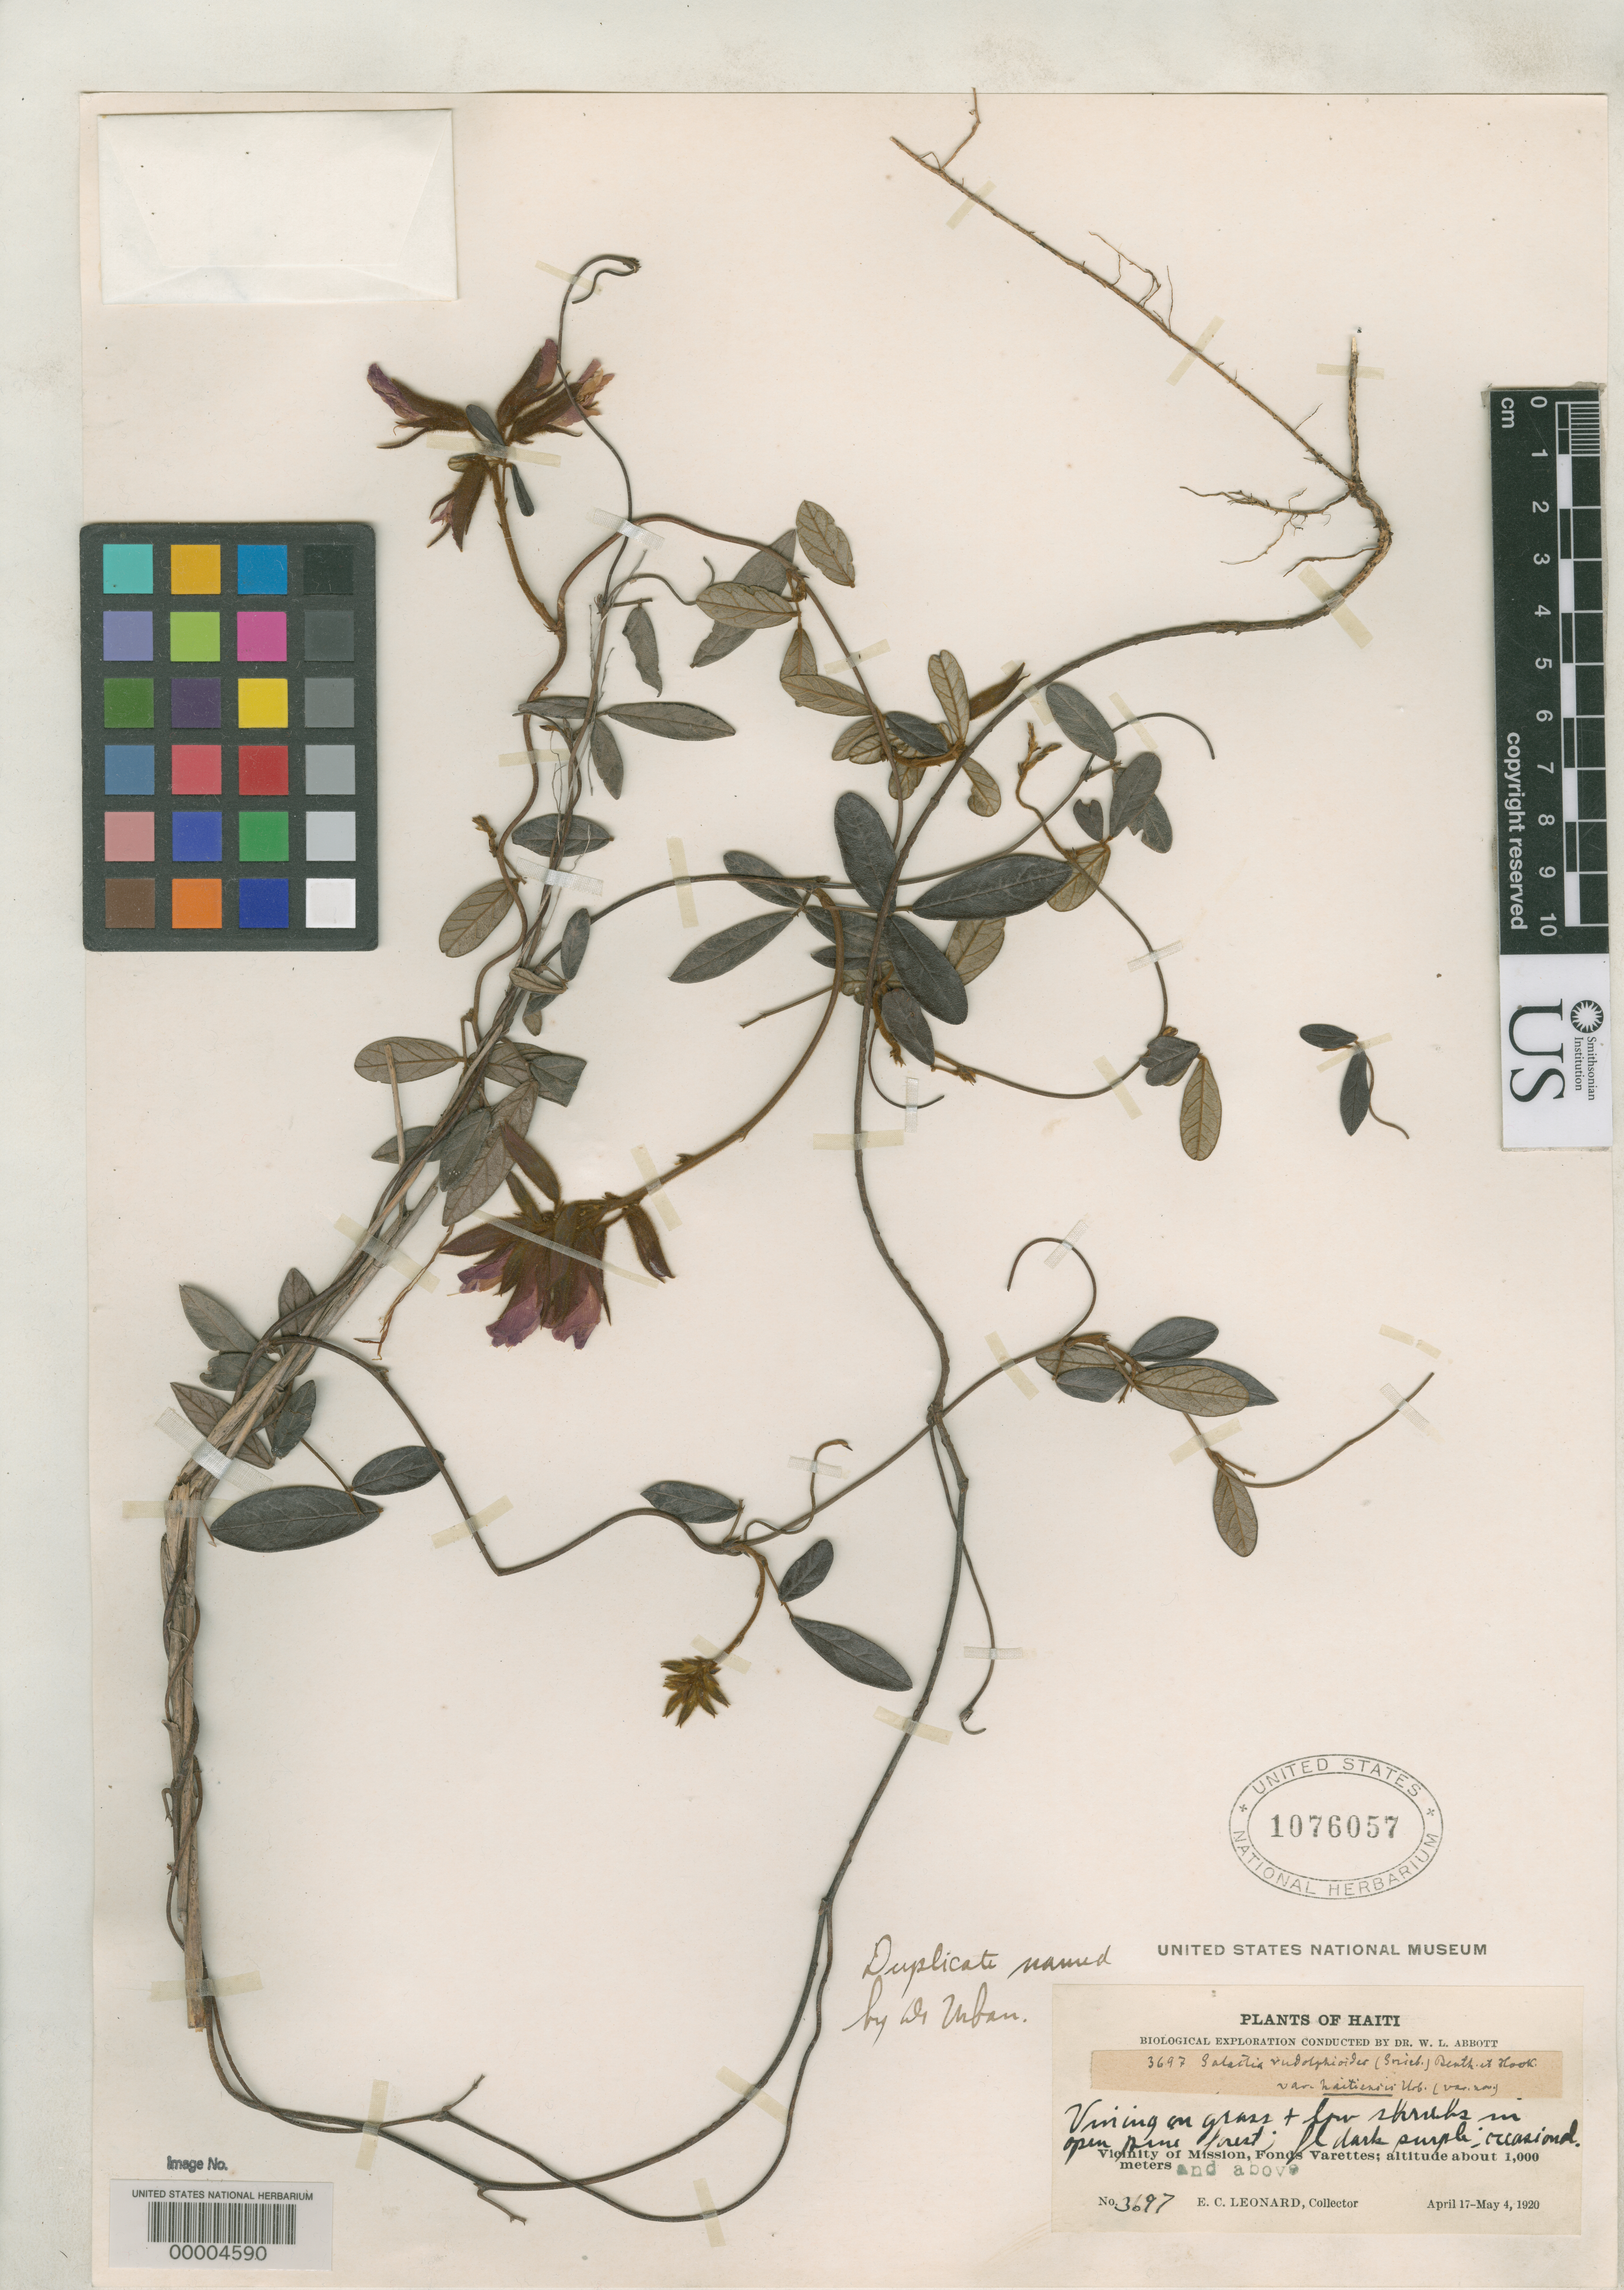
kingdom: Plantae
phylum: Tracheophyta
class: Magnoliopsida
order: Fabales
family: Fabaceae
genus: Galactia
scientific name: Galactia rudolphioides var. haitiensis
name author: Urb.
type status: Isotype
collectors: E. C. Leonard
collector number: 3697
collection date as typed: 05 May 1920 to 13 May 1920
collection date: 1920-05-05/1920-05-13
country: Haiti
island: Hispaniola Island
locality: Near Mission in Fonds Verettes.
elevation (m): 1000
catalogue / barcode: US 1076057